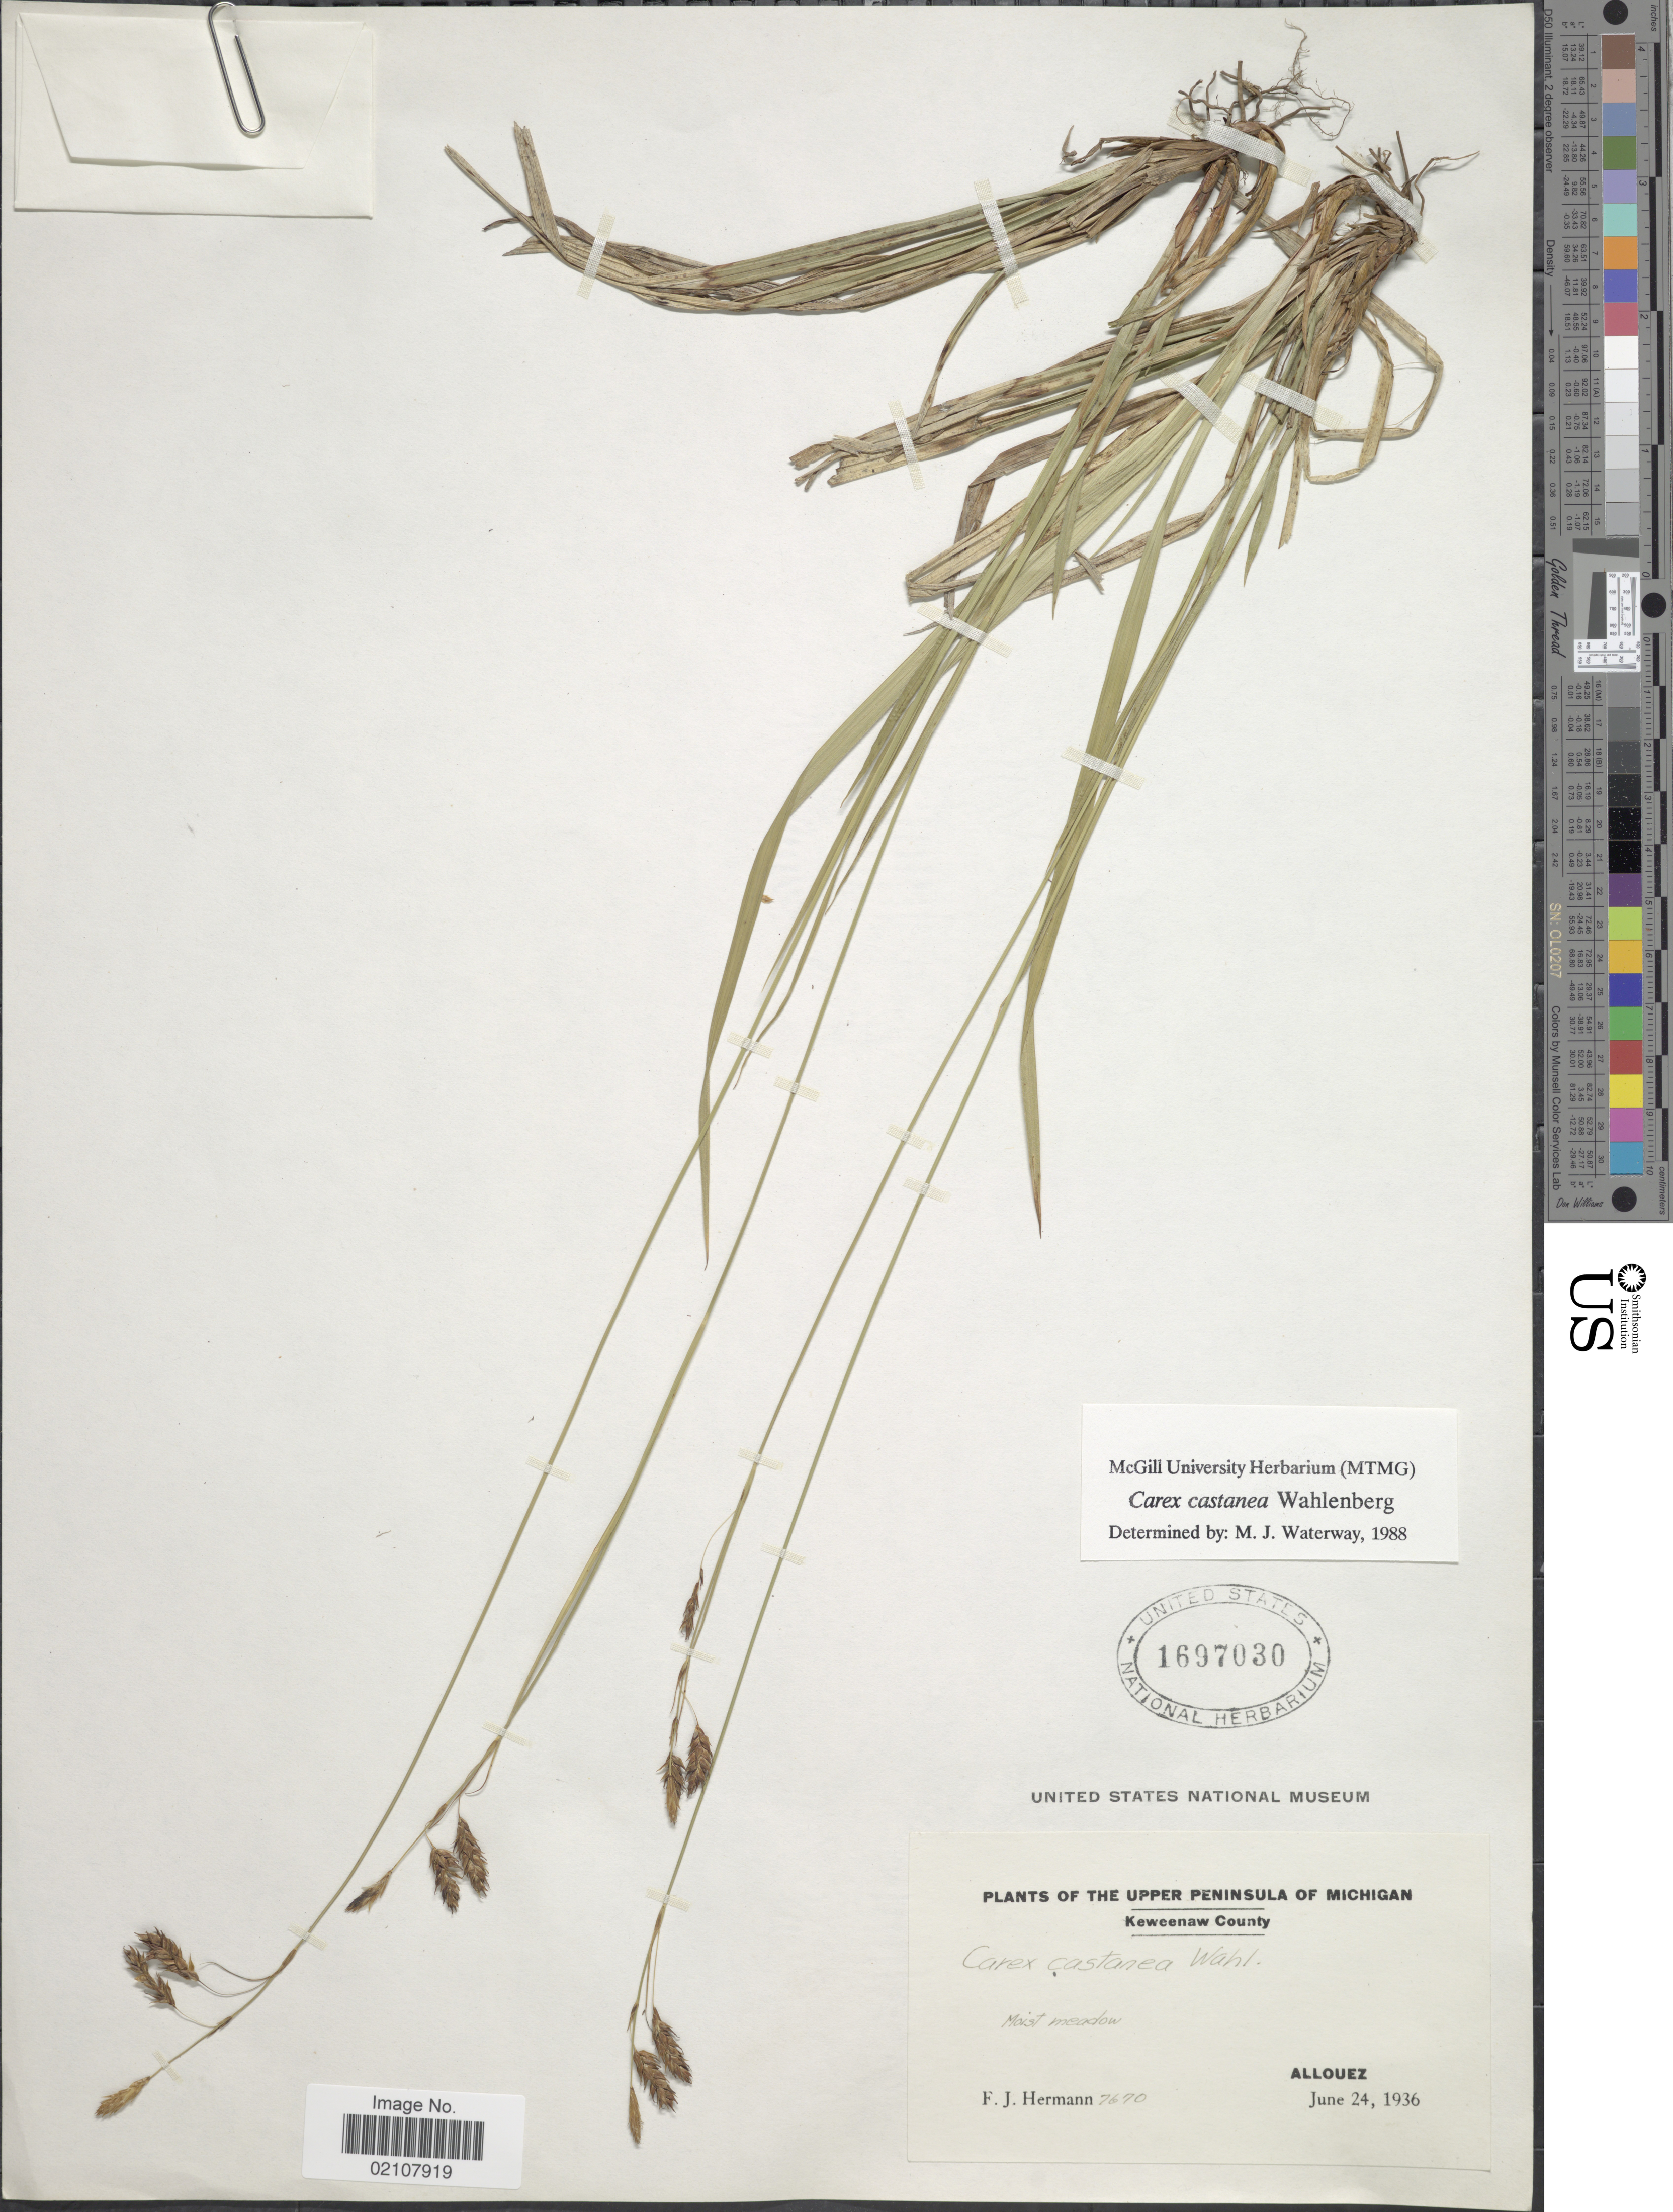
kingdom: Plantae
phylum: Tracheophyta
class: Liliopsida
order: Poales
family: Cyperaceae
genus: Carex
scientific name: Carex castanea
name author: Wahlenb.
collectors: F. J. Hermann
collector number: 7670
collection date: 1936-06-24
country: United States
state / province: Michigan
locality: The Upper Peninsula of Michigan, Keweenaw County, Moist meadow, Allouez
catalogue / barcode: US 1697030